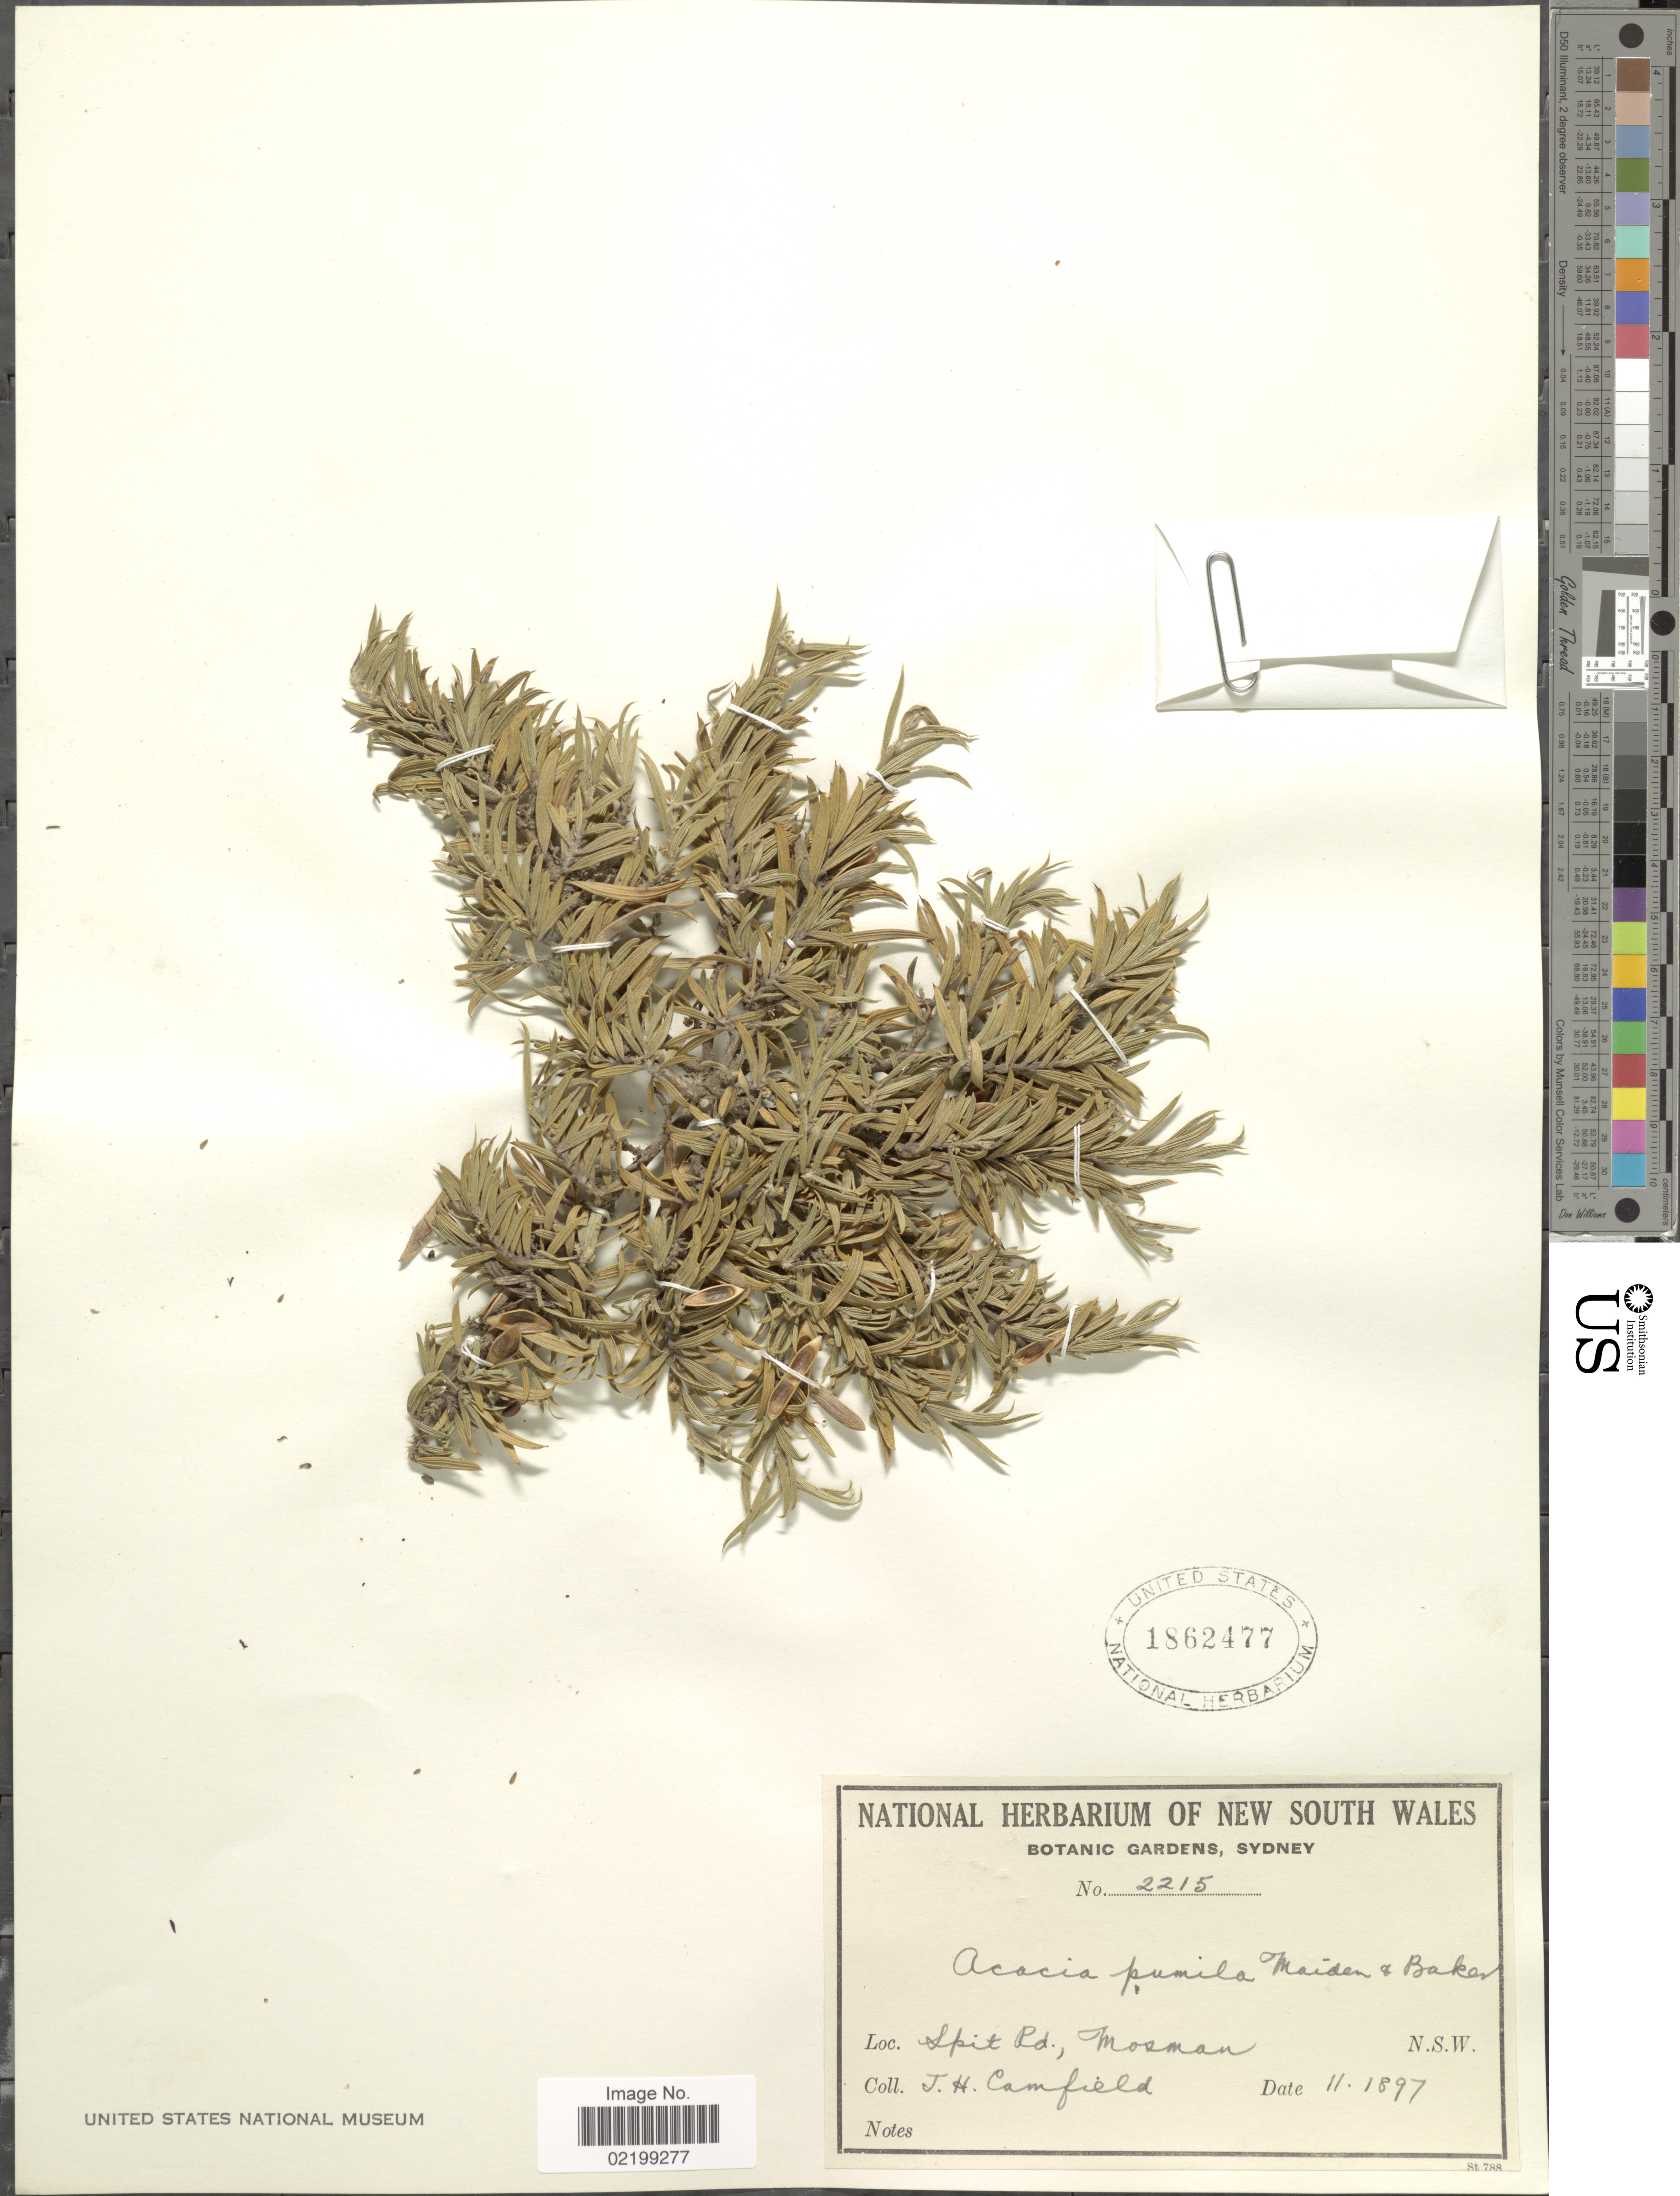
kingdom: Plantae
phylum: Tracheophyta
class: Magnoliopsida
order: Fabales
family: Fabaceae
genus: Acacia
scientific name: Acacia pumila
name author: Maiden & R.T. Baker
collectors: J. Camfield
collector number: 2215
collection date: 1897-11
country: Australia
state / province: New South Wales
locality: Spit Rd., Mosman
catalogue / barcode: US 1862477